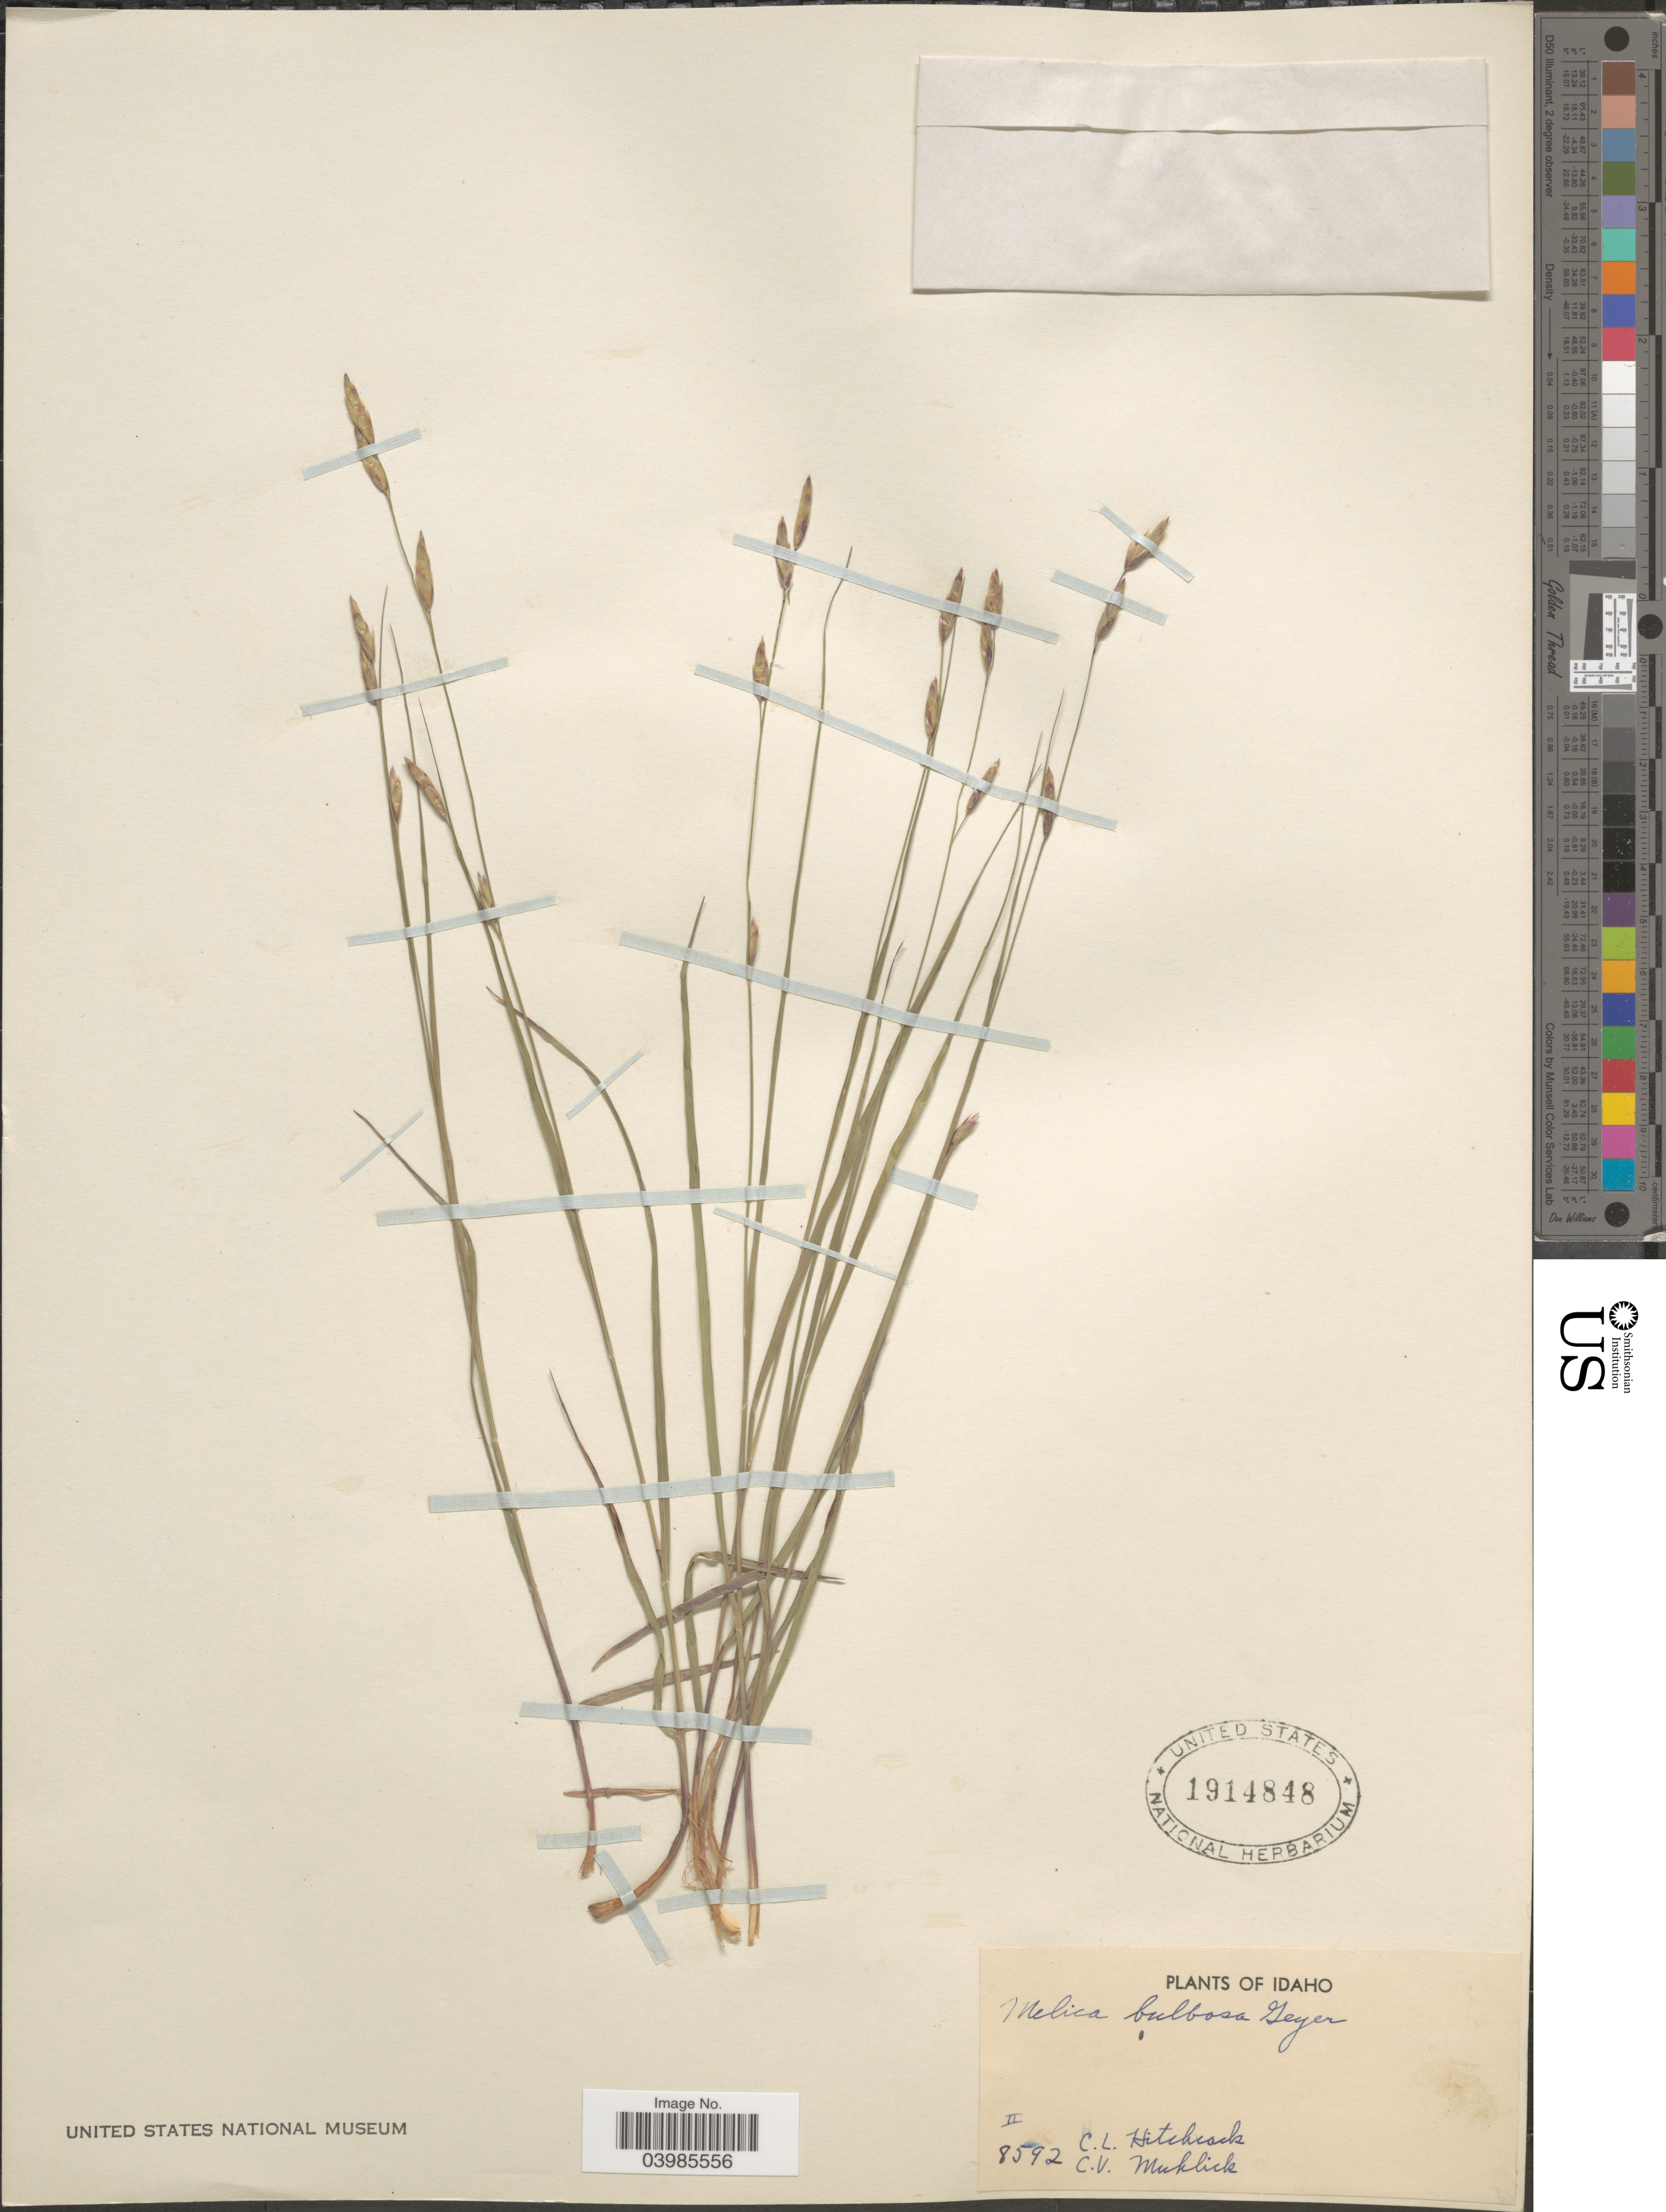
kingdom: Plantae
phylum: Tracheophyta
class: Liliopsida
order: Poales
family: Poaceae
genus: Melica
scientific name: Melica bulbosa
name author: Geyer ex Porter & J.M. Coult.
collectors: C. L. Hitchcock & C. V. Muhlick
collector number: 8592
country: United States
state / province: Idaho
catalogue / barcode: US 1914848